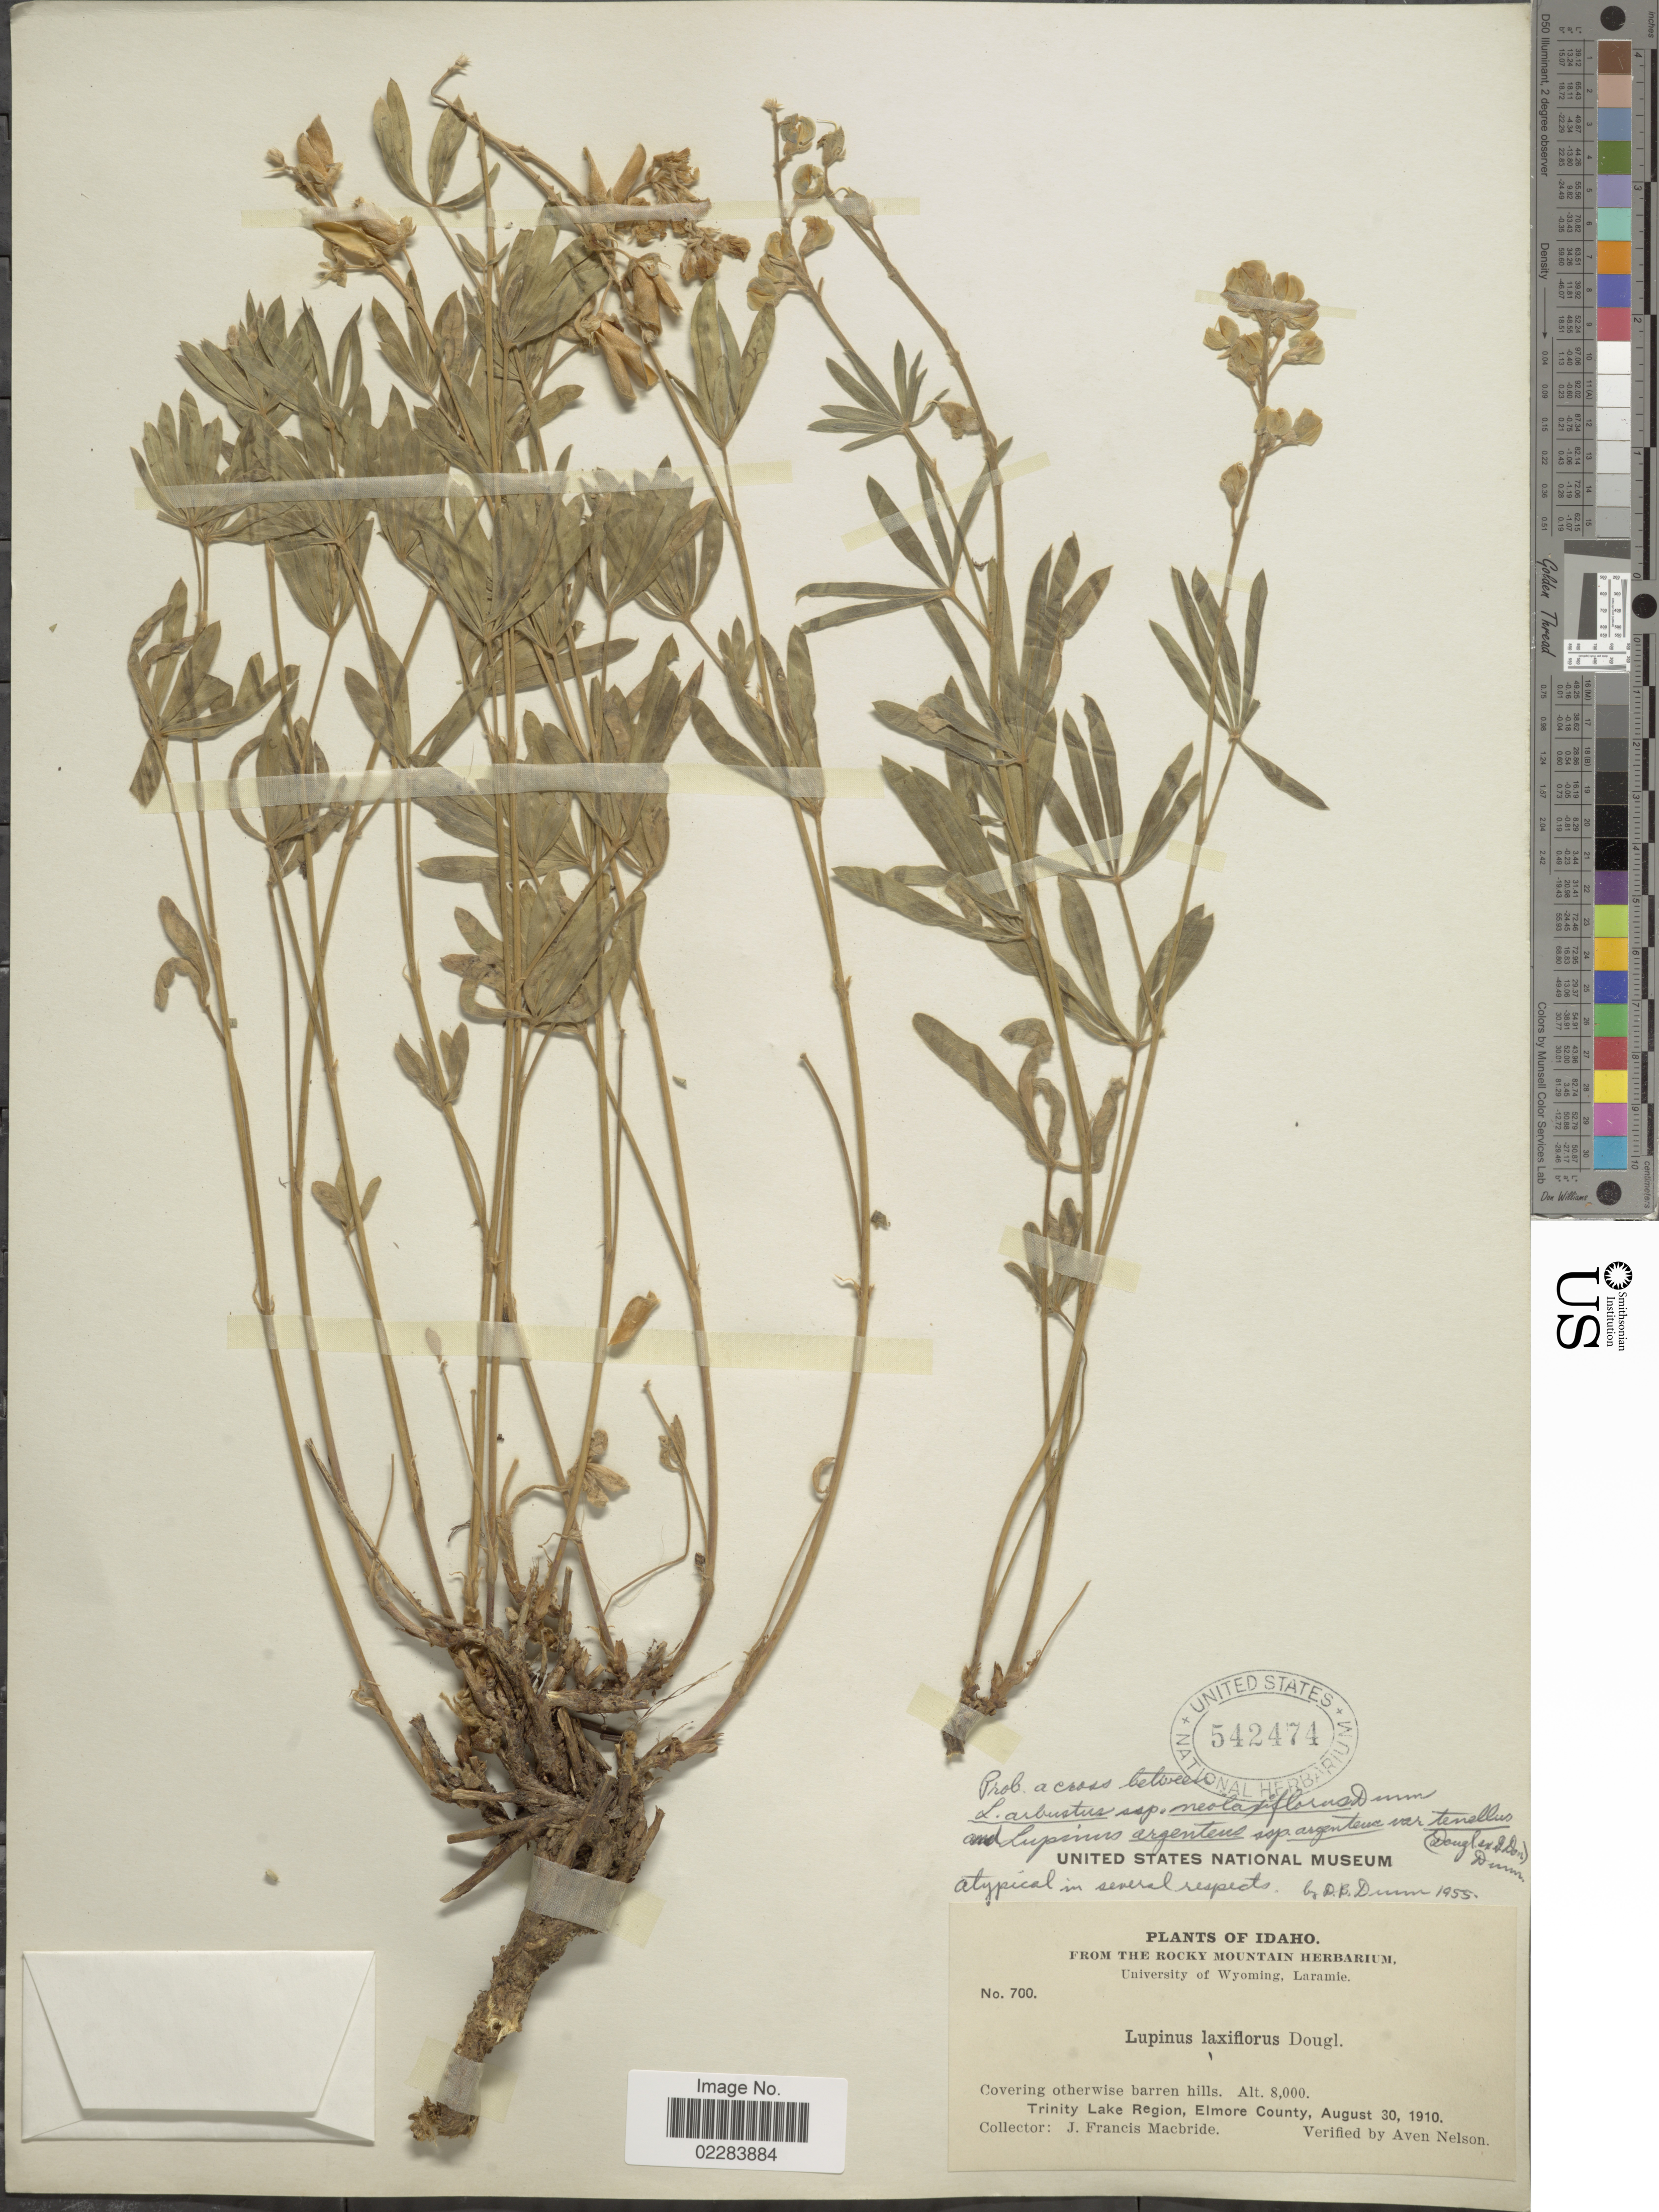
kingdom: Plantae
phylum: Tracheophyta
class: Magnoliopsida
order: Fabales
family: Fabaceae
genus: Lupinus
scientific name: Lupinus arbustus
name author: Lindl.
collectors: J. F. Macbride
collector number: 700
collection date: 1910-08-30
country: United States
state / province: Idaho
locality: Trinity Lake Region, Elmore County.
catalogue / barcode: US 542474